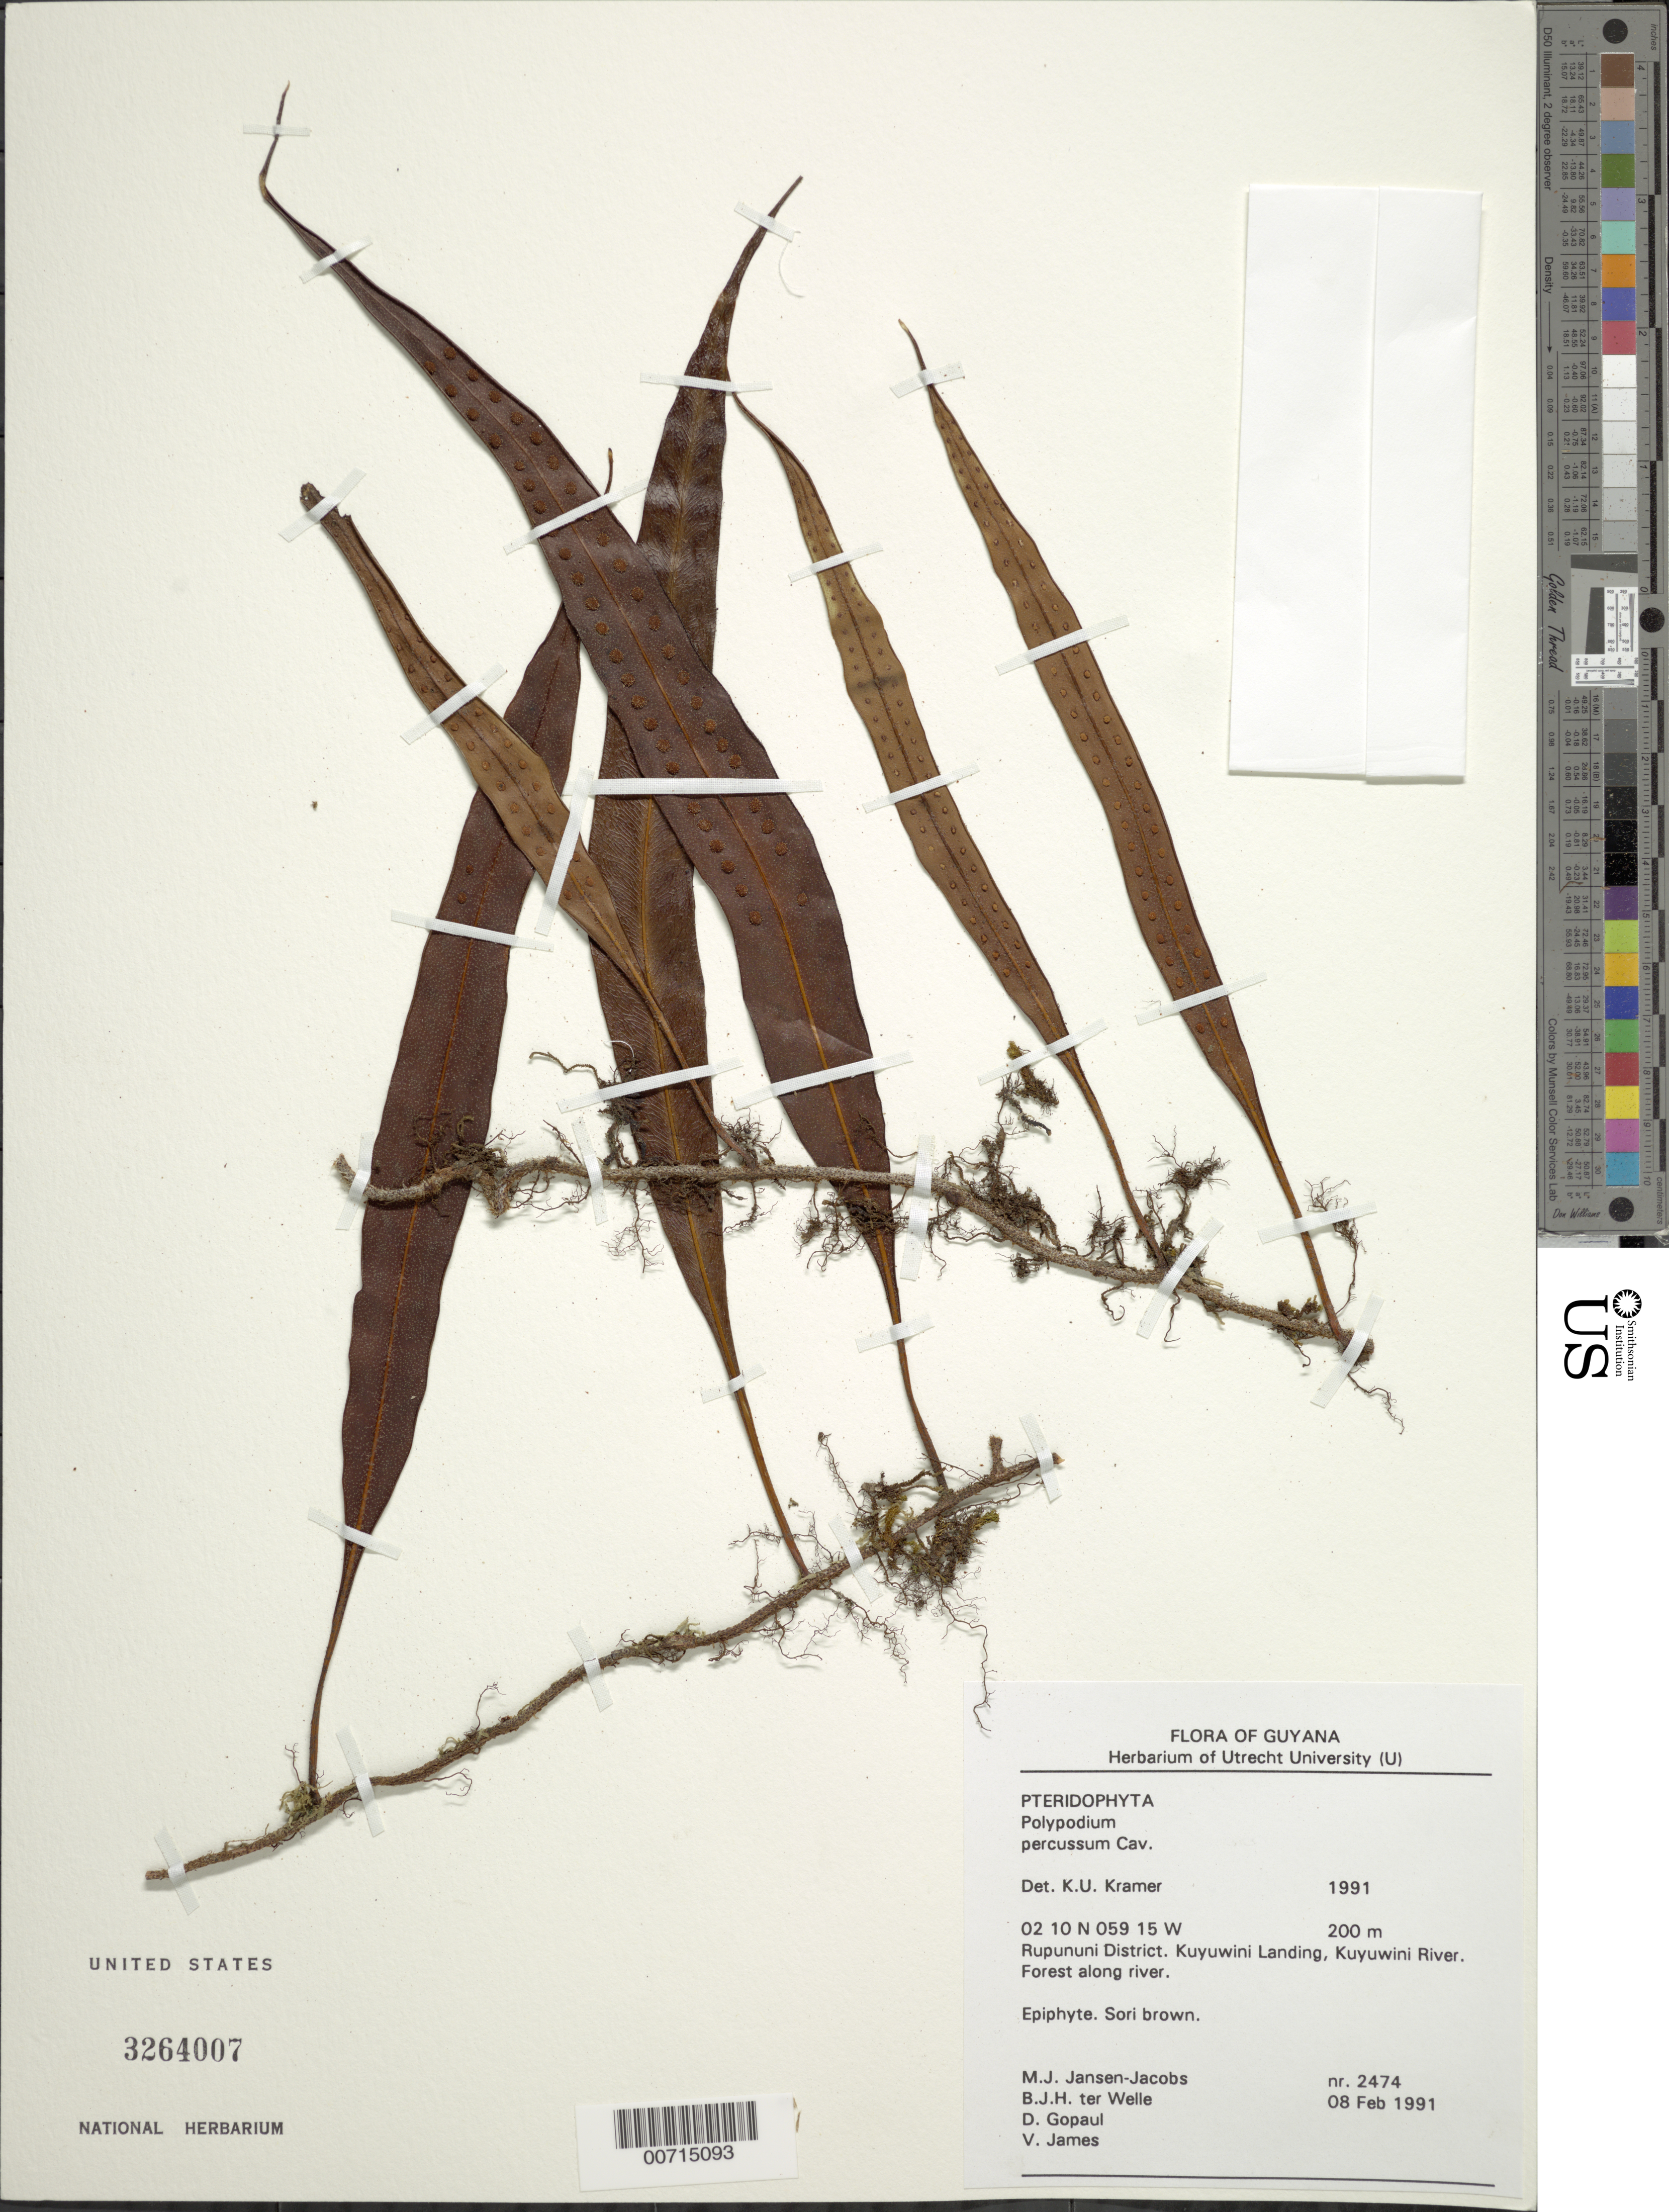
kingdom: Plantae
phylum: Tracheophyta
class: Polypodiopsida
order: Polypodiales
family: Polypodiaceae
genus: Microgramma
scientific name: Microgramma percussa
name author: (Cav.) de la Sota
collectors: M. J. Jansen-Jacobs, B. Welle, D. Gopaul & V. James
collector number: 2474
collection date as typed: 8-Feb-91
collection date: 1991-02-08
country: Guyana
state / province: U. Takutu-U. Essequibo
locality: Kuyuwini Landing, Kuyuwini River, Rupununi District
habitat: Forest along river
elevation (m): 200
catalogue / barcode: US 3264007